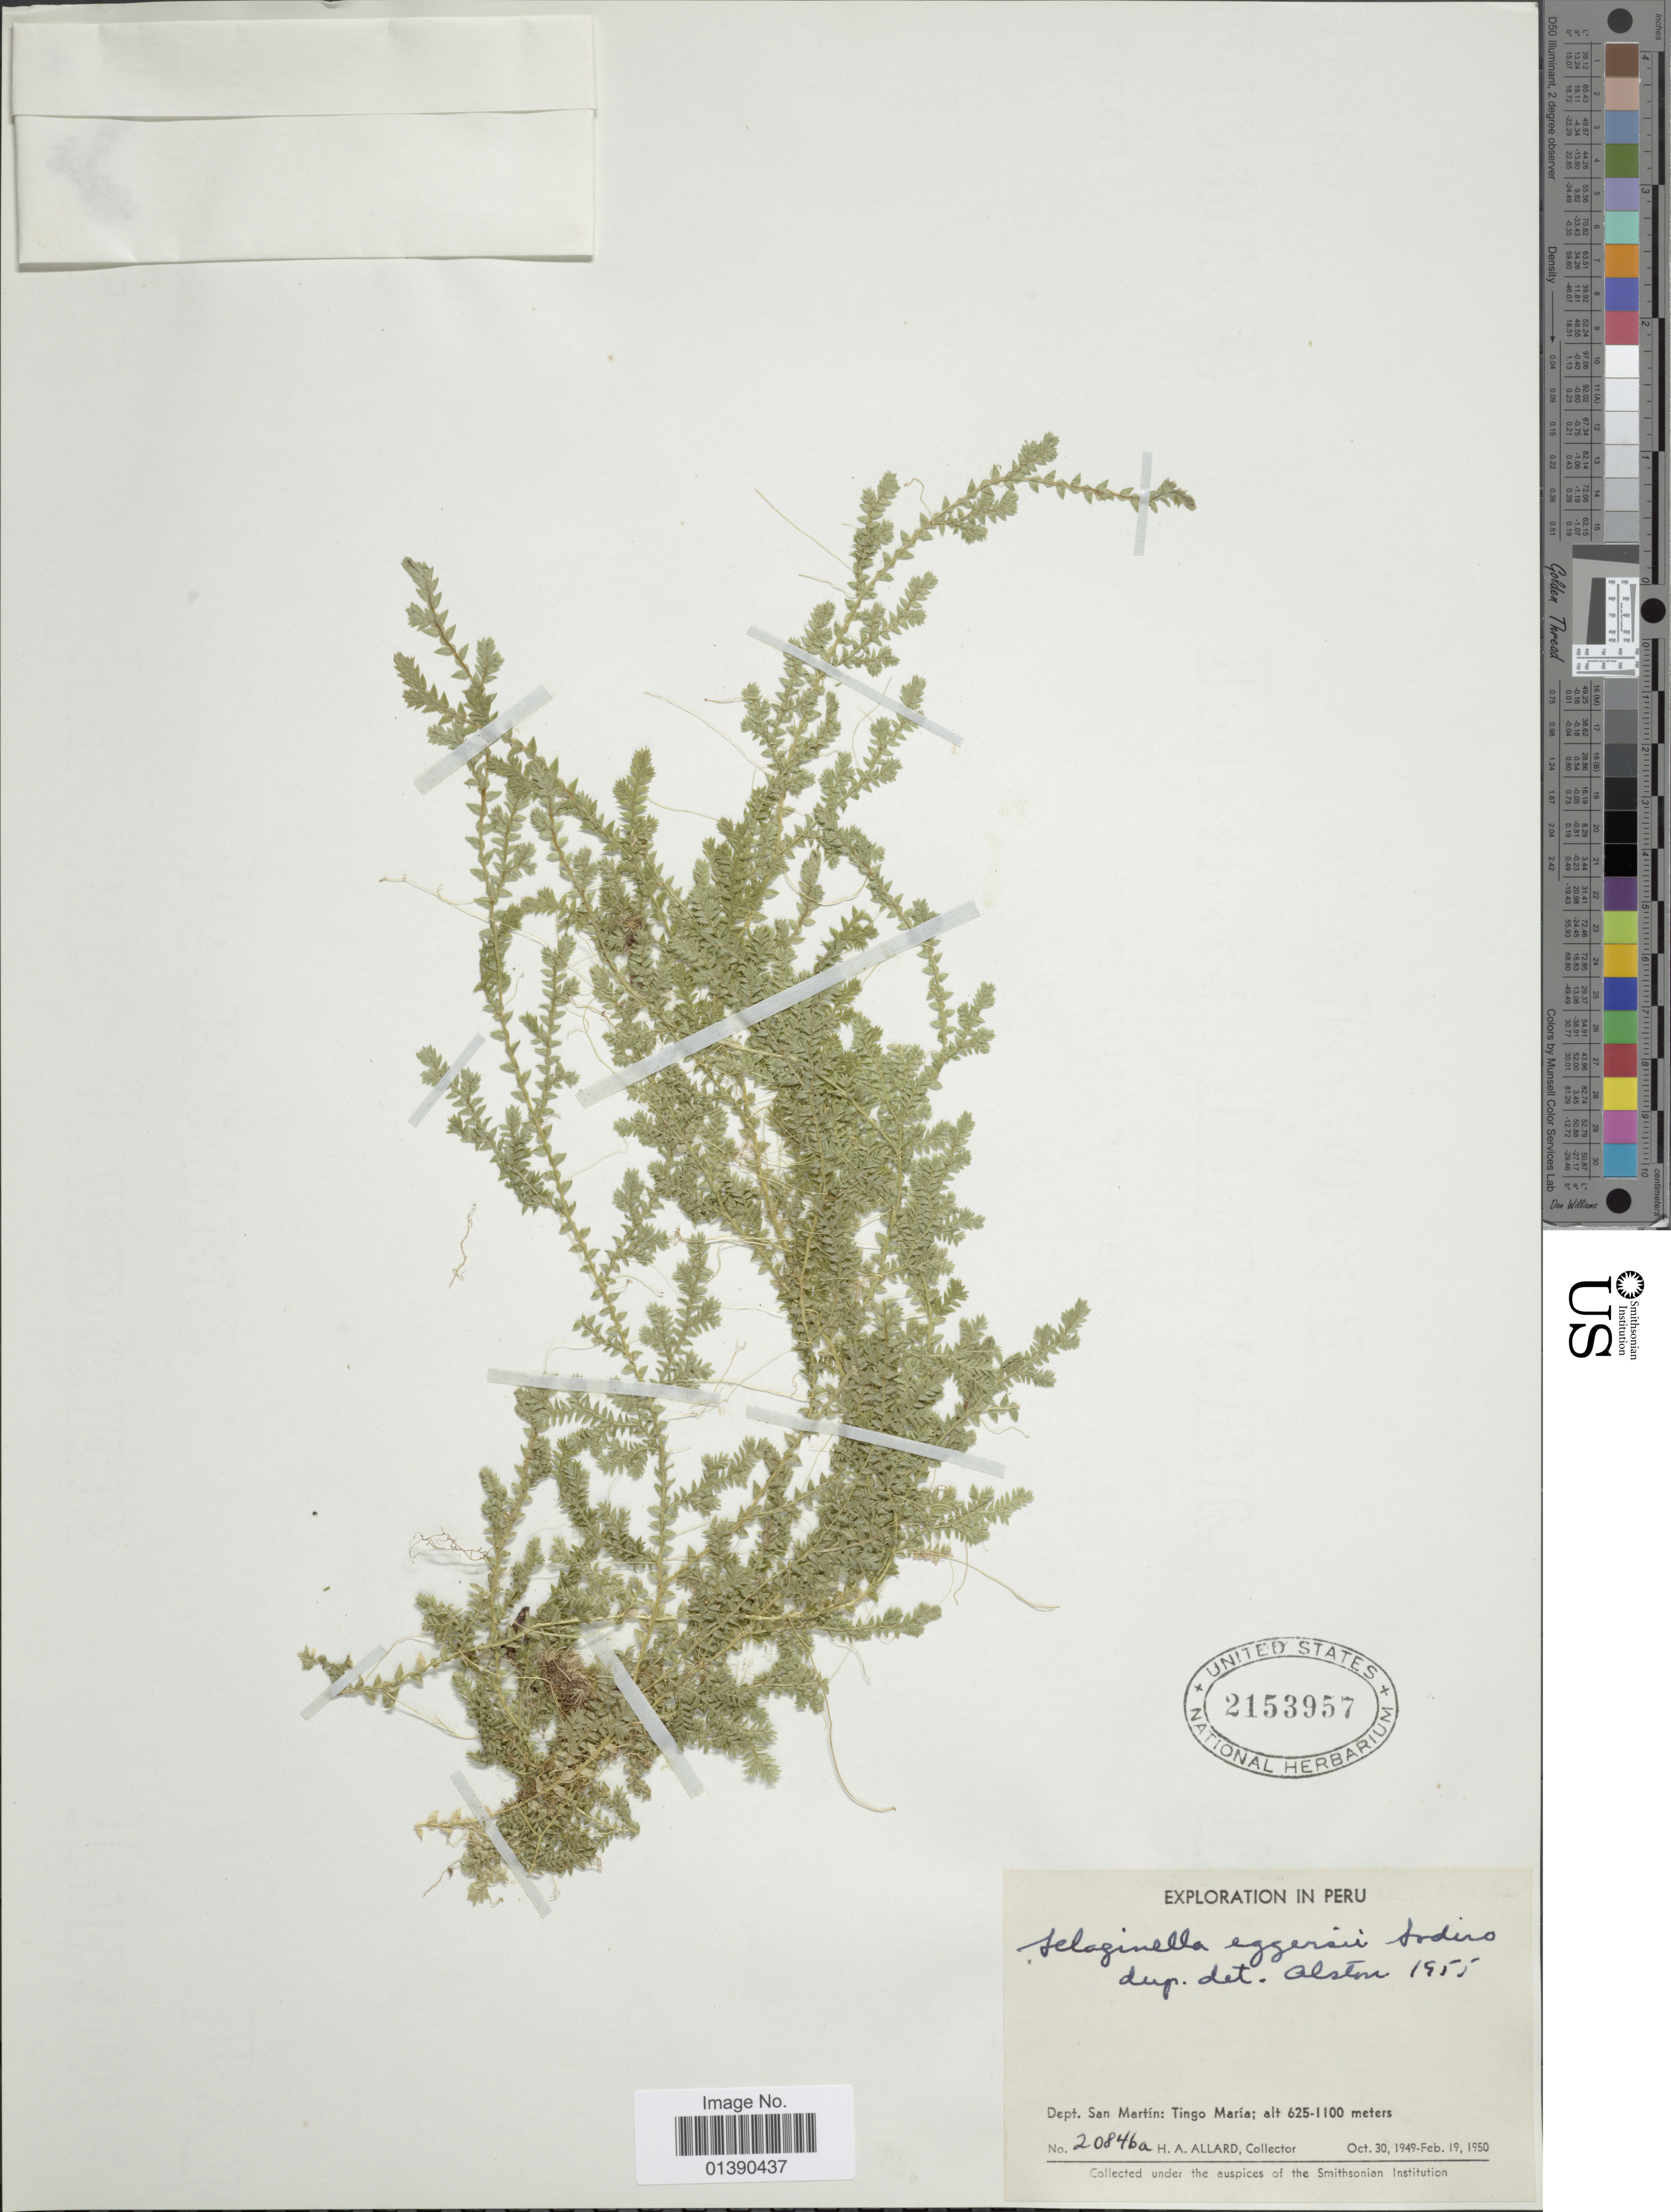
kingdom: Plantae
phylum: Tracheophyta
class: Lycopodiopsida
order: Selaginellales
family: Selaginellaceae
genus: Selaginella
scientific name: Selaginella diffusa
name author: (C. Presl) Spring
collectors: H. A. Allard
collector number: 20846a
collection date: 1949-10-30/1950-02-19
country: Peru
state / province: San Martín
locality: Tingo Maria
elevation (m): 625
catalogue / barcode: US 2153957